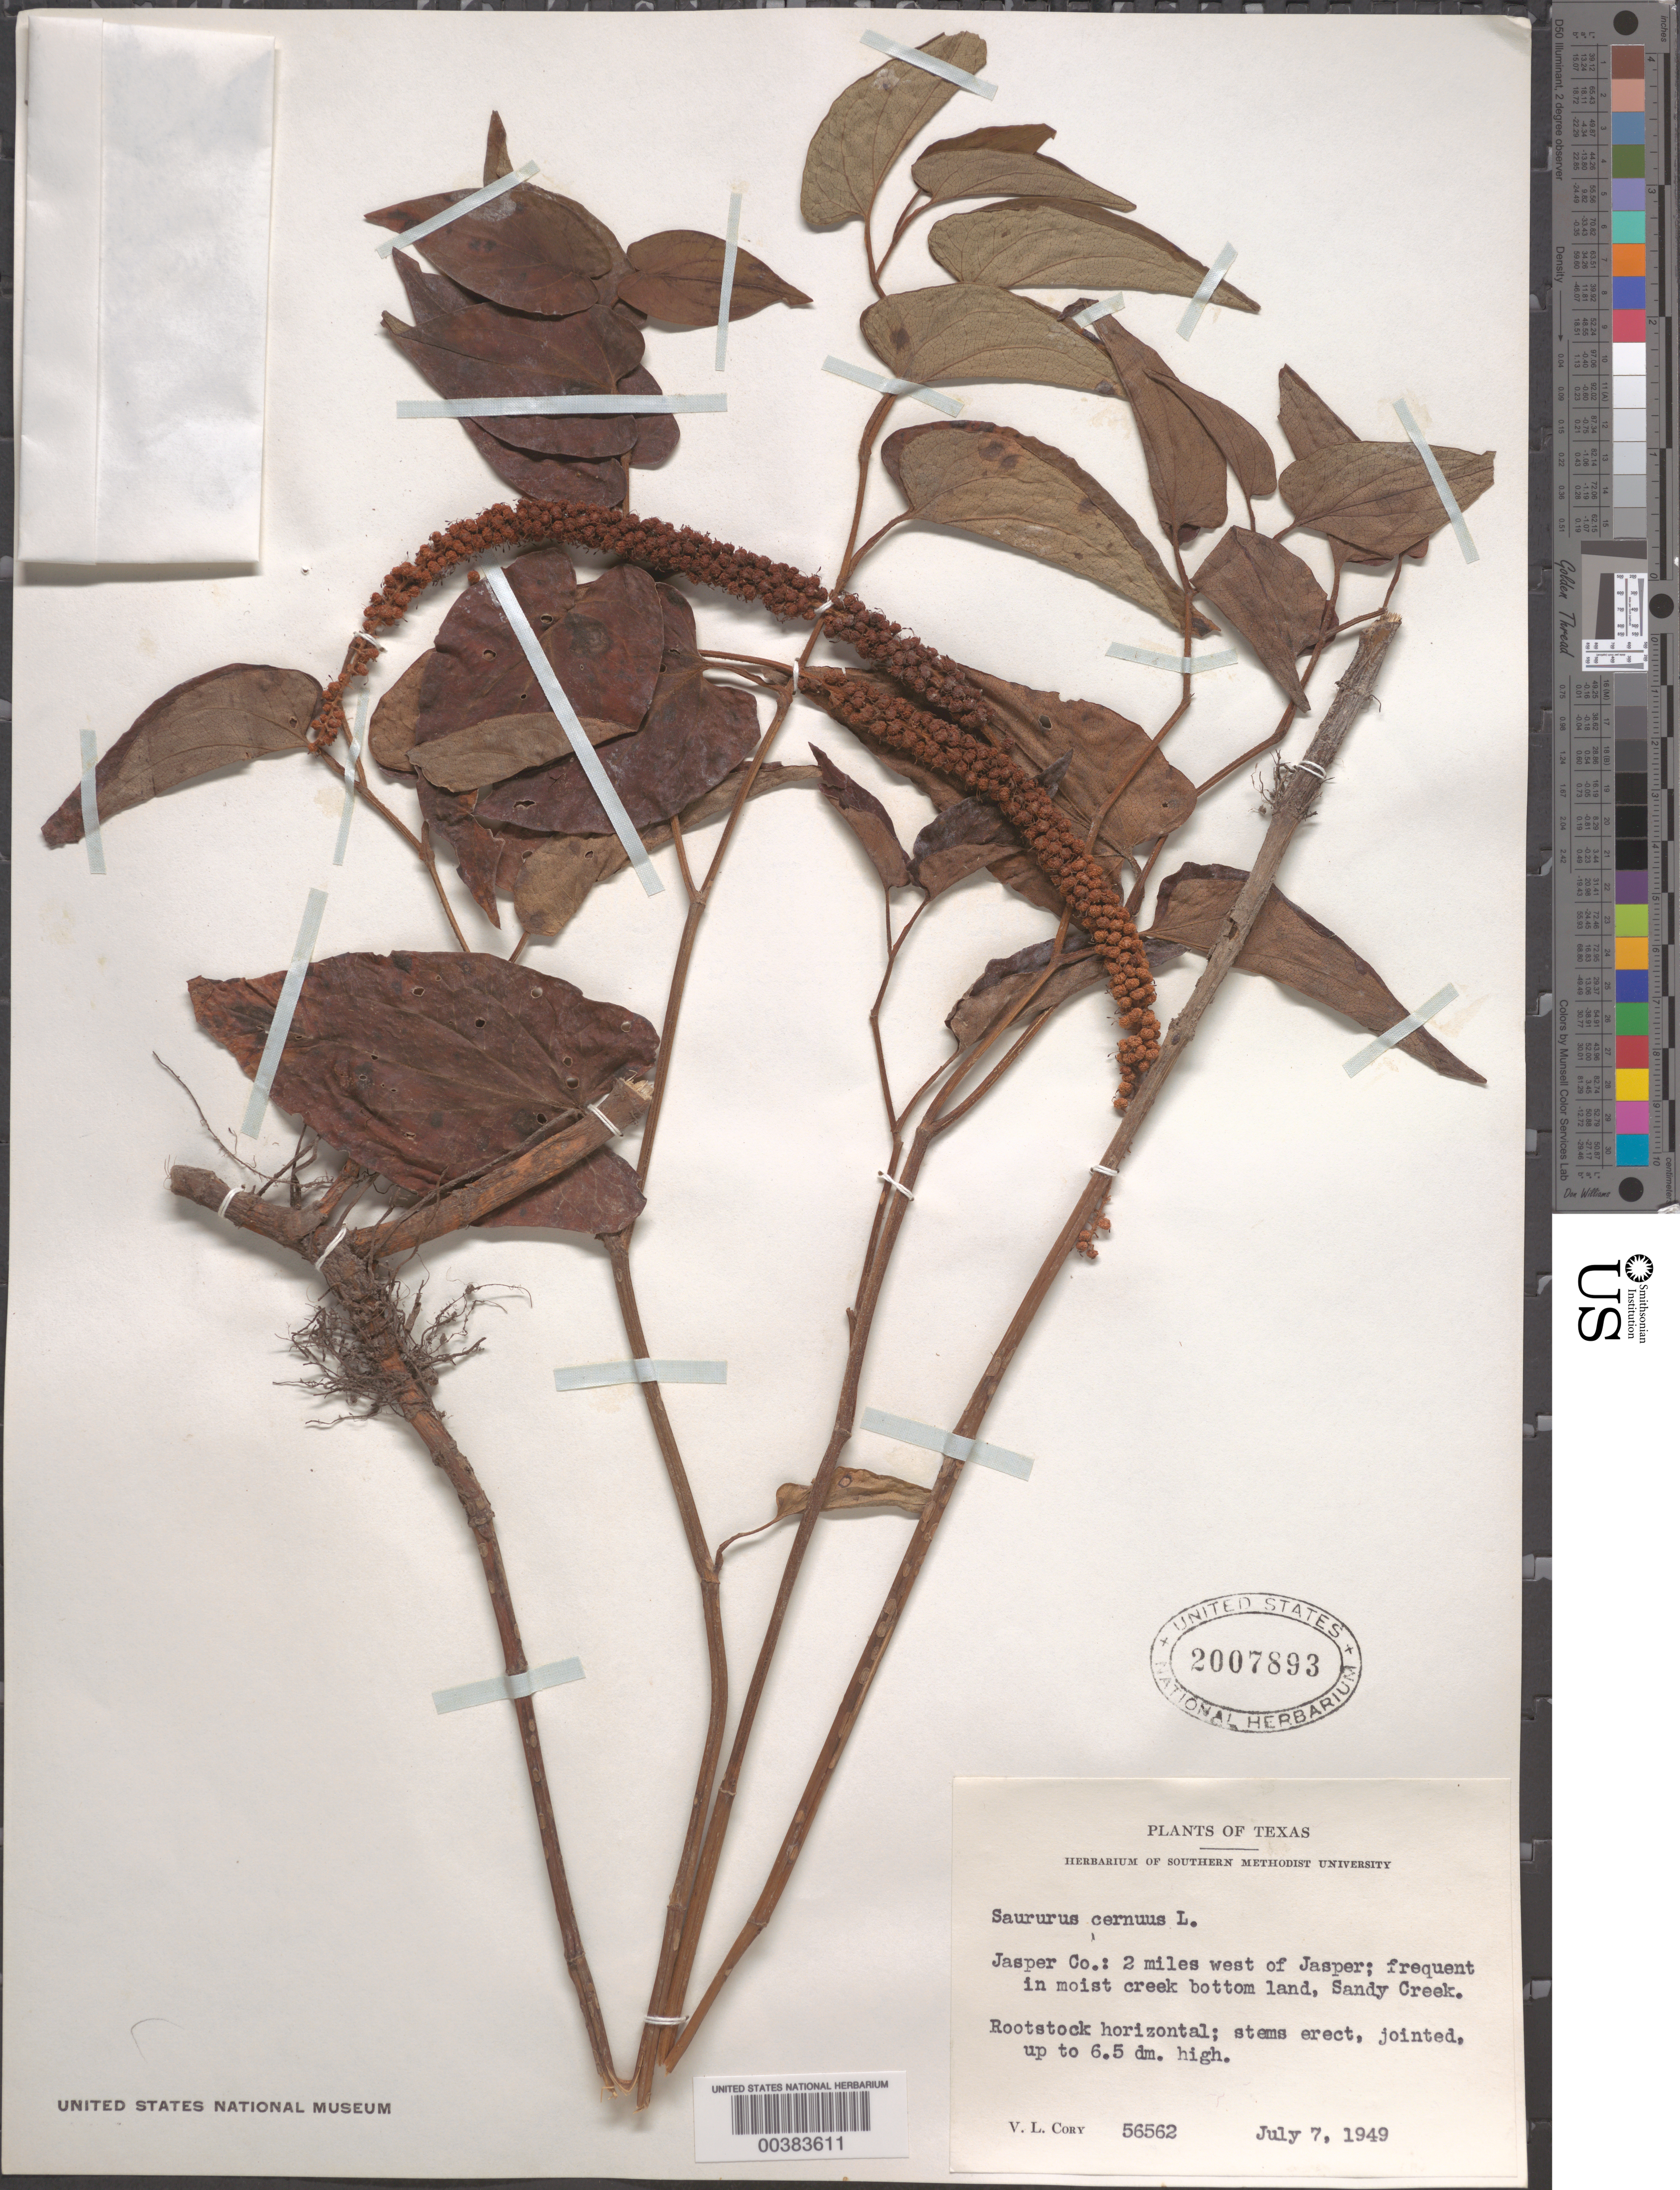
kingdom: Plantae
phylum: Tracheophyta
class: Magnoliopsida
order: Piperales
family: Saururaceae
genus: Saururus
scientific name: Saururus cernuus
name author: L.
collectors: V. Cory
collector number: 56562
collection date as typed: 07 Jul 1949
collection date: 1949-07-07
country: United States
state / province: Texas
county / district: Jasper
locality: W of jasper, sandy creek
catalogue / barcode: US 2007893